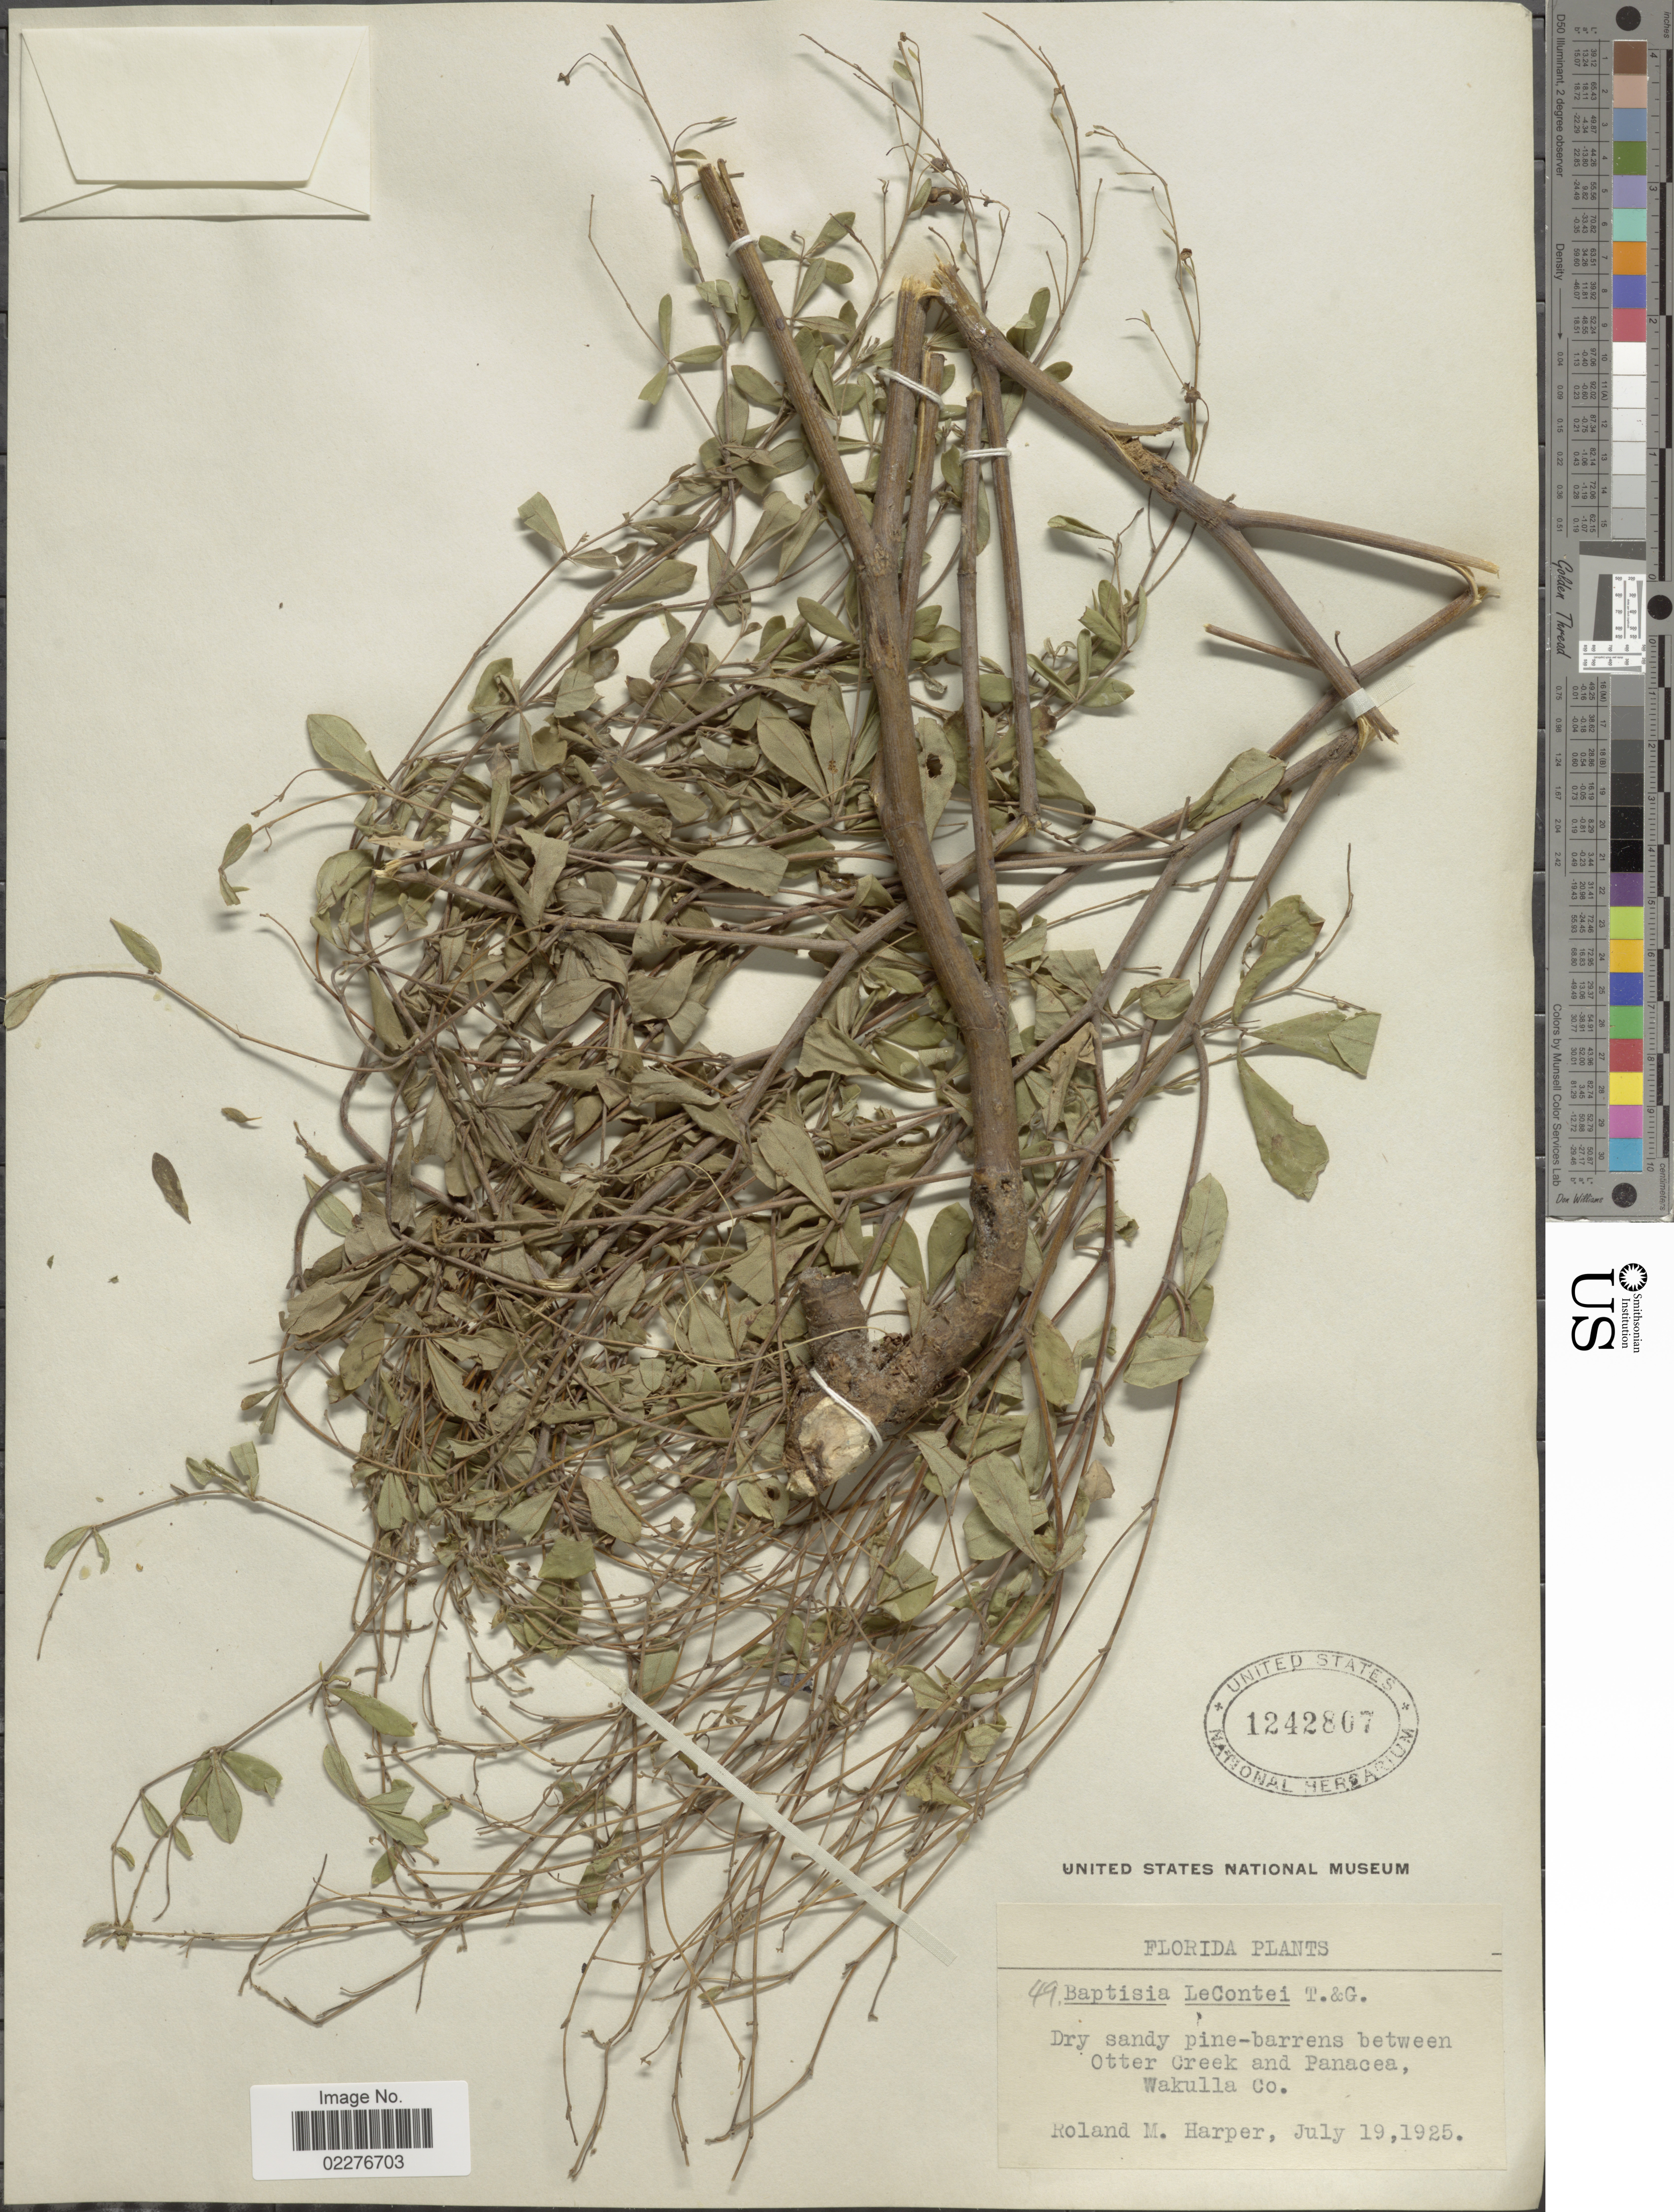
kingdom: Plantae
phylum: Tracheophyta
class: Magnoliopsida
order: Fabales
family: Fabaceae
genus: Baptisia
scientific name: Baptisia lecontei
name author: Torr. & A. Gray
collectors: R. M. Harper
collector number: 49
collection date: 1925-07-19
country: United States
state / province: Florida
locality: Dry sandy pine-barrens between Otter Creek and Panacea, Wakulla Co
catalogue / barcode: US 1242807